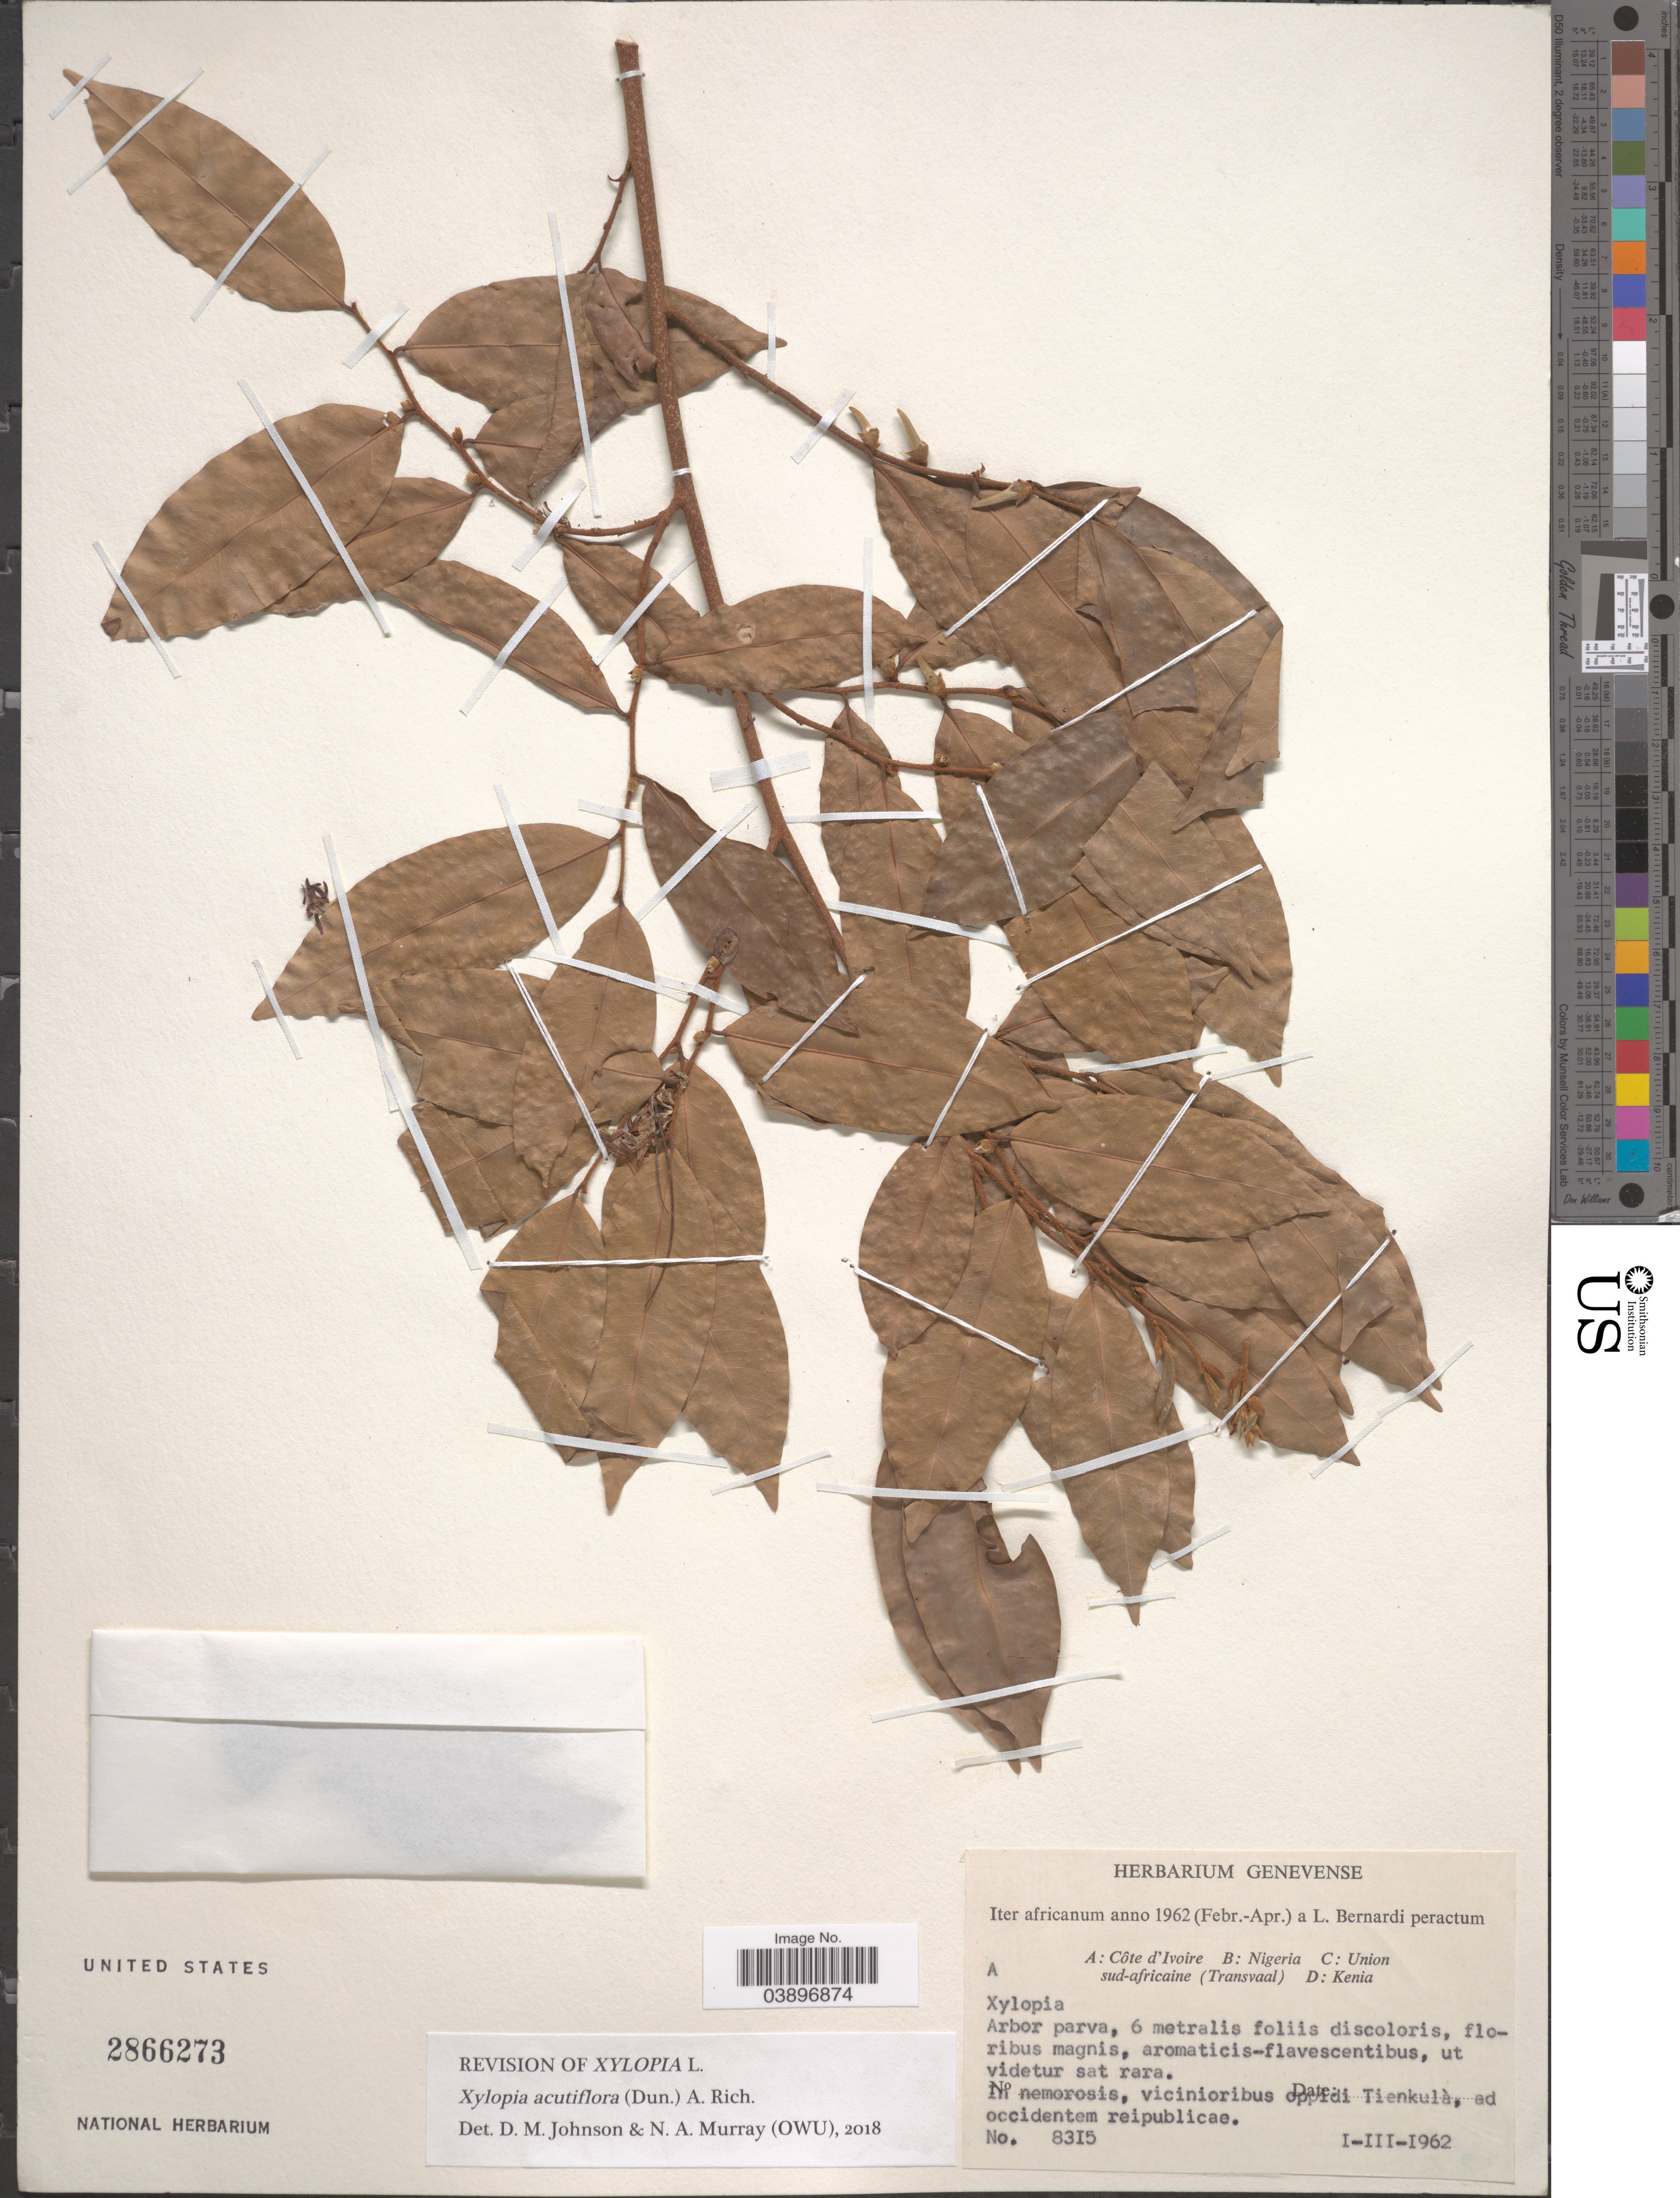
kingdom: Plantae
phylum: Tracheophyta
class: Magnoliopsida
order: Magnoliales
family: Annonaceae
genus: Xylopia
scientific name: Xylopia acutiflora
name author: (Dunal) A. Rich.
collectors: L. Bernardi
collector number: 8315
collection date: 1962-03-01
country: Ivory Coast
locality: Côte d'Ivoire. In nemorosis, vicinioribus oppidi Tienkulà, ad occidentem reipublicae.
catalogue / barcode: US 2866273